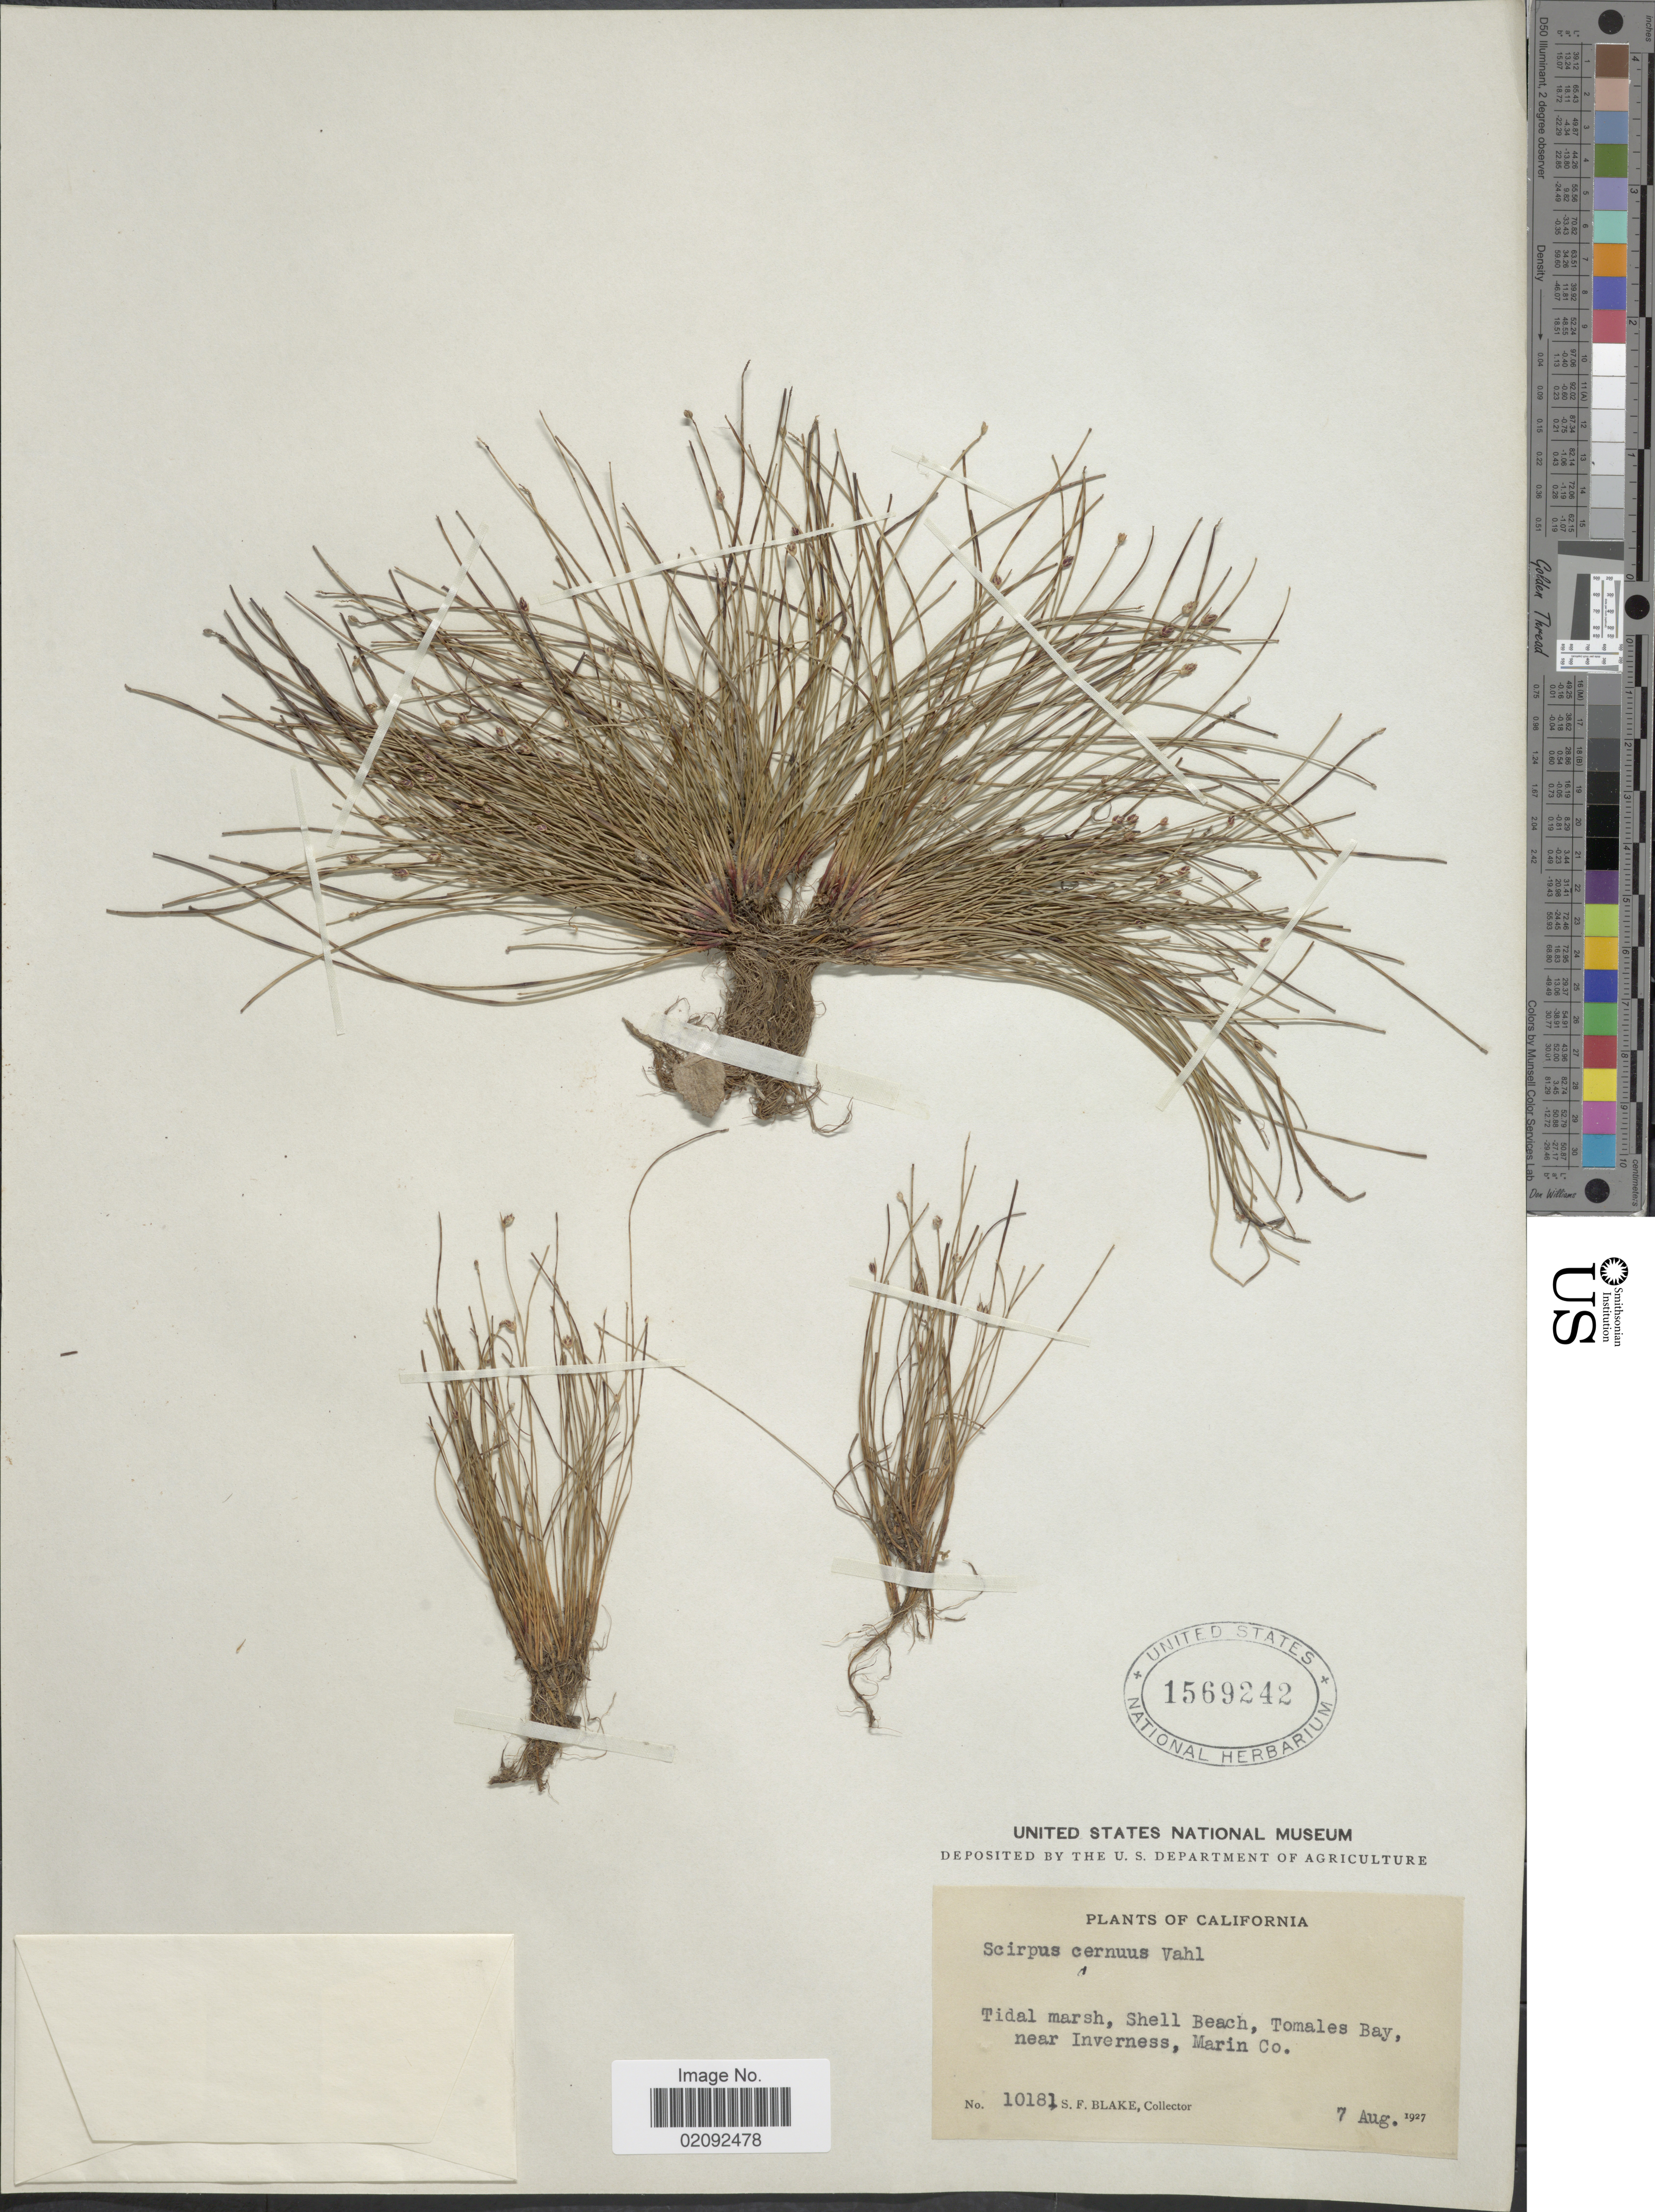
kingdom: Plantae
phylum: Tracheophyta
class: Liliopsida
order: Poales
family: Cyperaceae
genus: Isolepis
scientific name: Isolepis cernua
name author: (Vahl) Roem. & Schult.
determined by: Strong, Mark T., (BOT), Smithsonian Institution - National Museum of Natural History (UNITED STATES)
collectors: S. Blake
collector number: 10181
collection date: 1927-08-07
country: United States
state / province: California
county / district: Marin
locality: Tidal marsh, Shell Beach, Tomales Bay, near Inverness, Marin Co.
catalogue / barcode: US 1569242